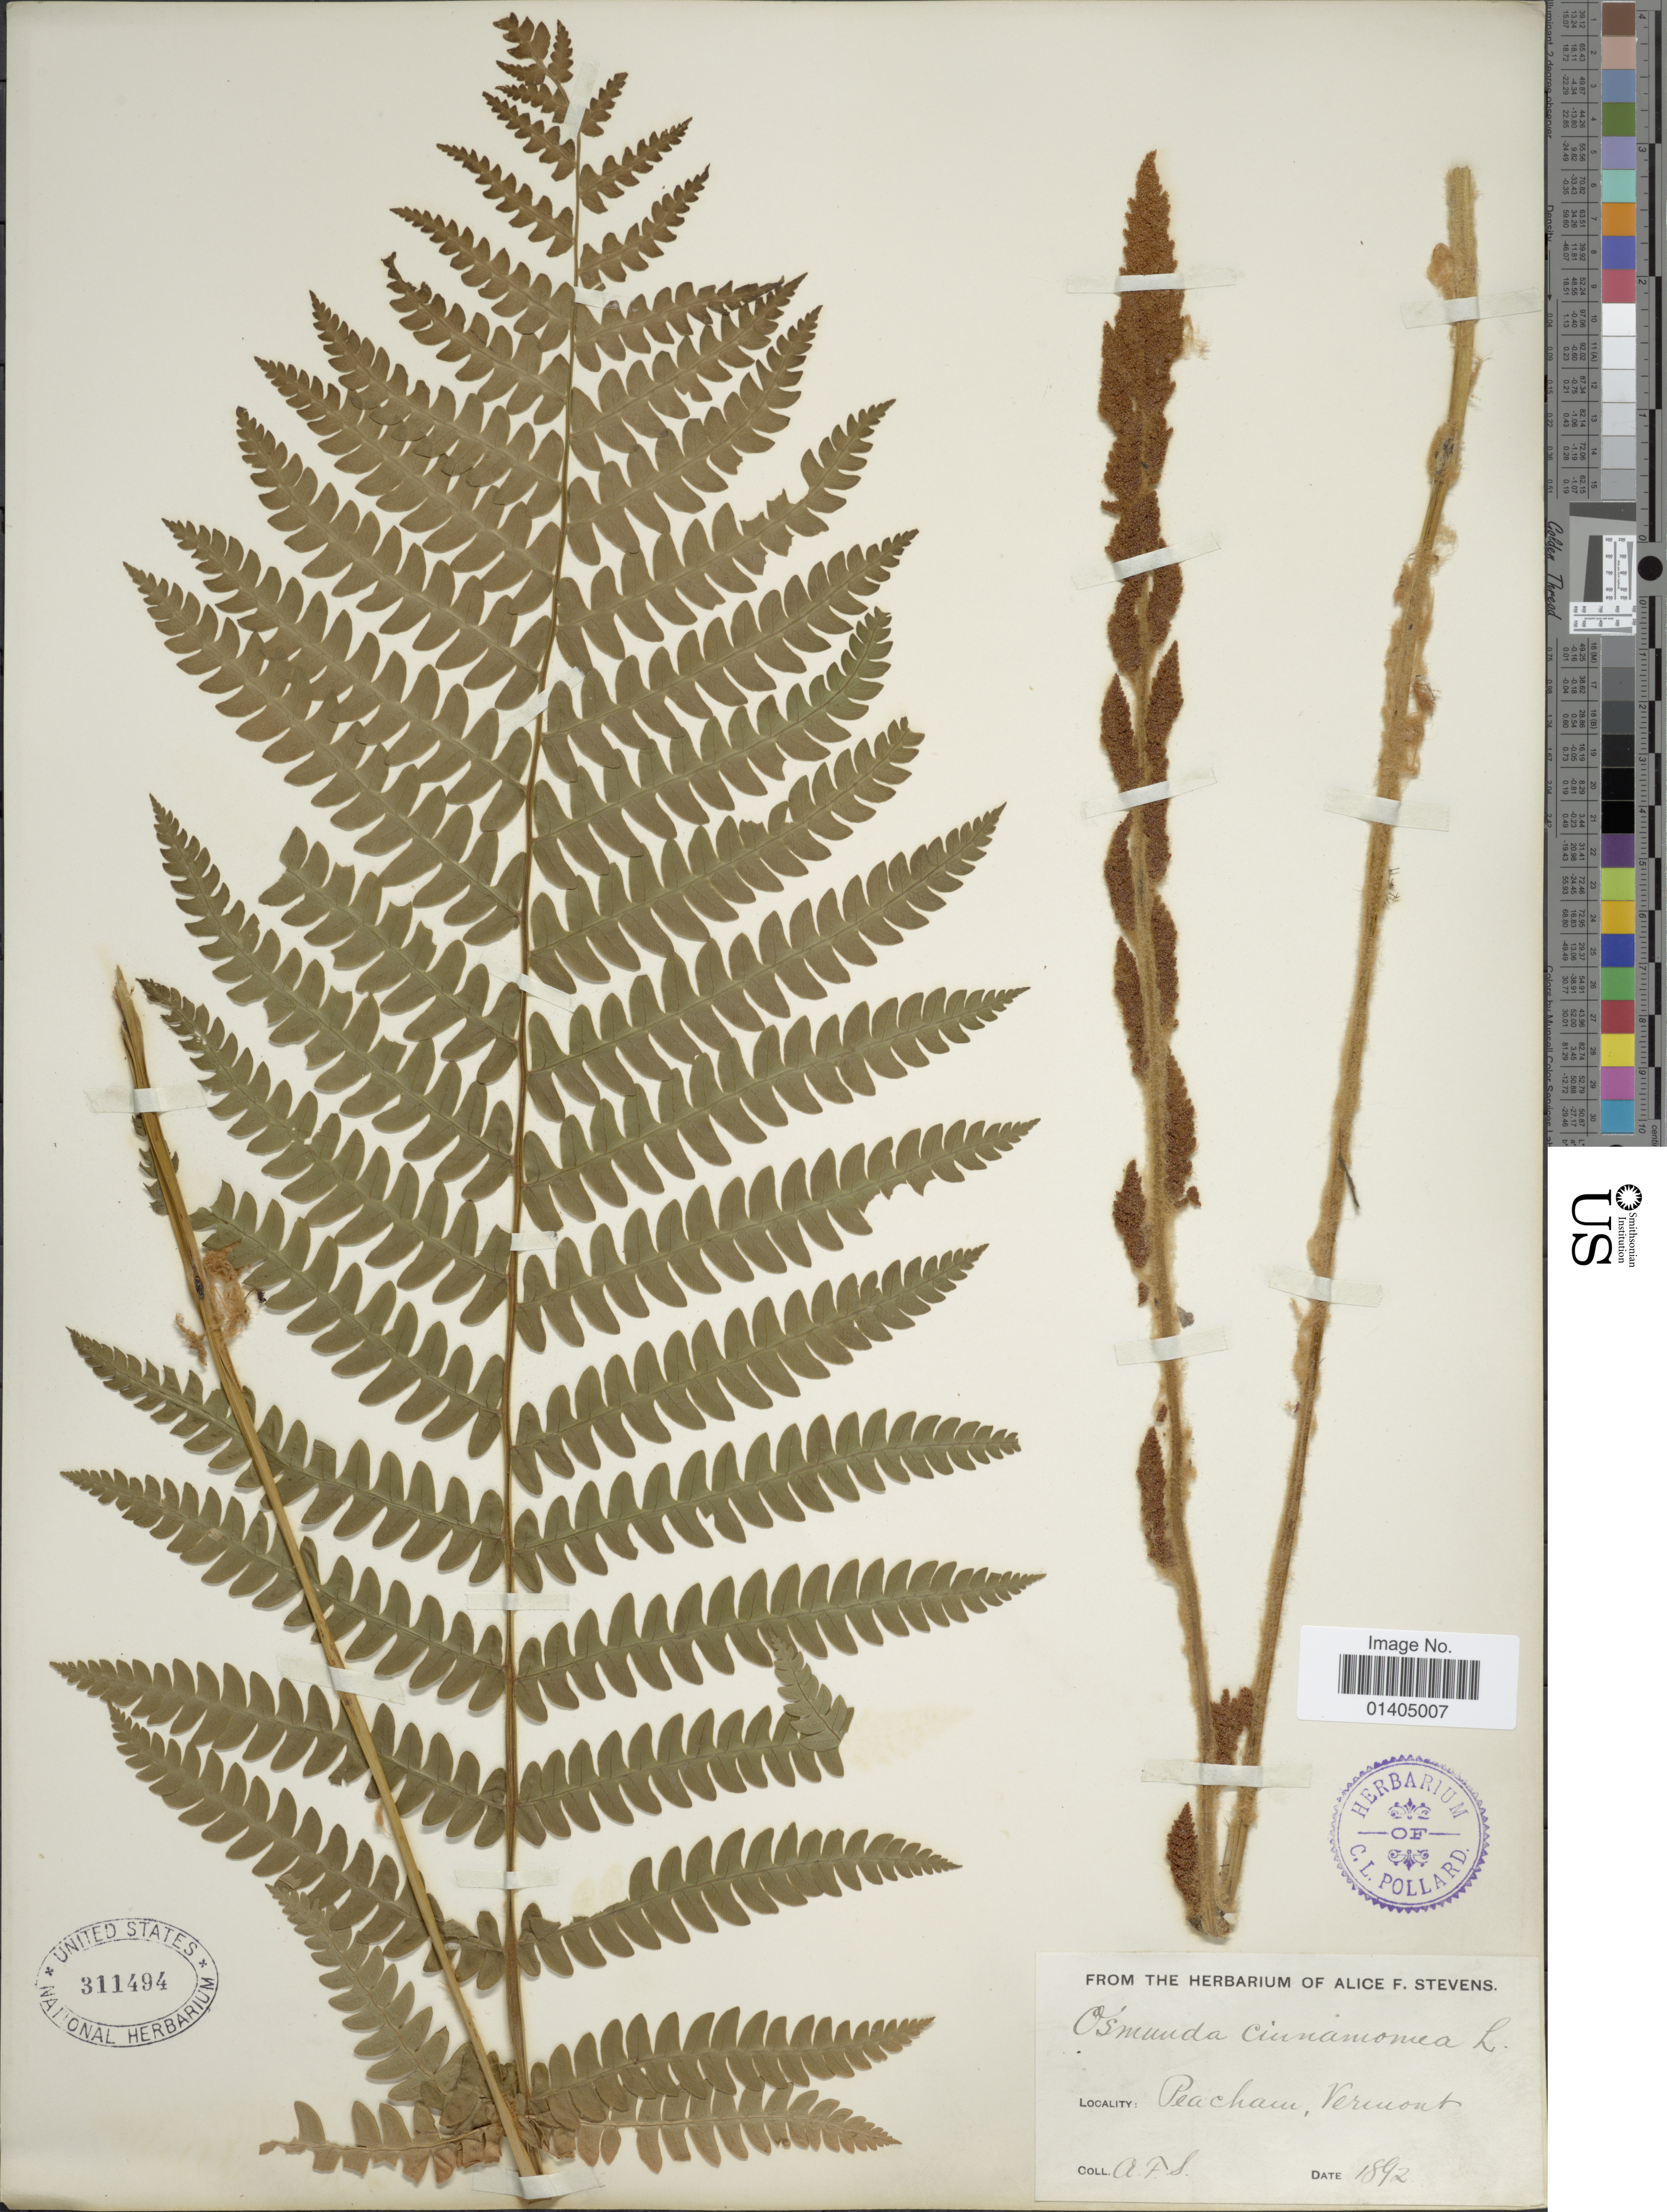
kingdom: Plantae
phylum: Tracheophyta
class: Polypodiopsida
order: Osmundales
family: Osmundaceae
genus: Osmundastrum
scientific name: Osmundastrum cinnamomeum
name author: (L.) C. Presl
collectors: A. Stevens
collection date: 1892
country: United States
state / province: Vermont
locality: Peacham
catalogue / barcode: US 311494